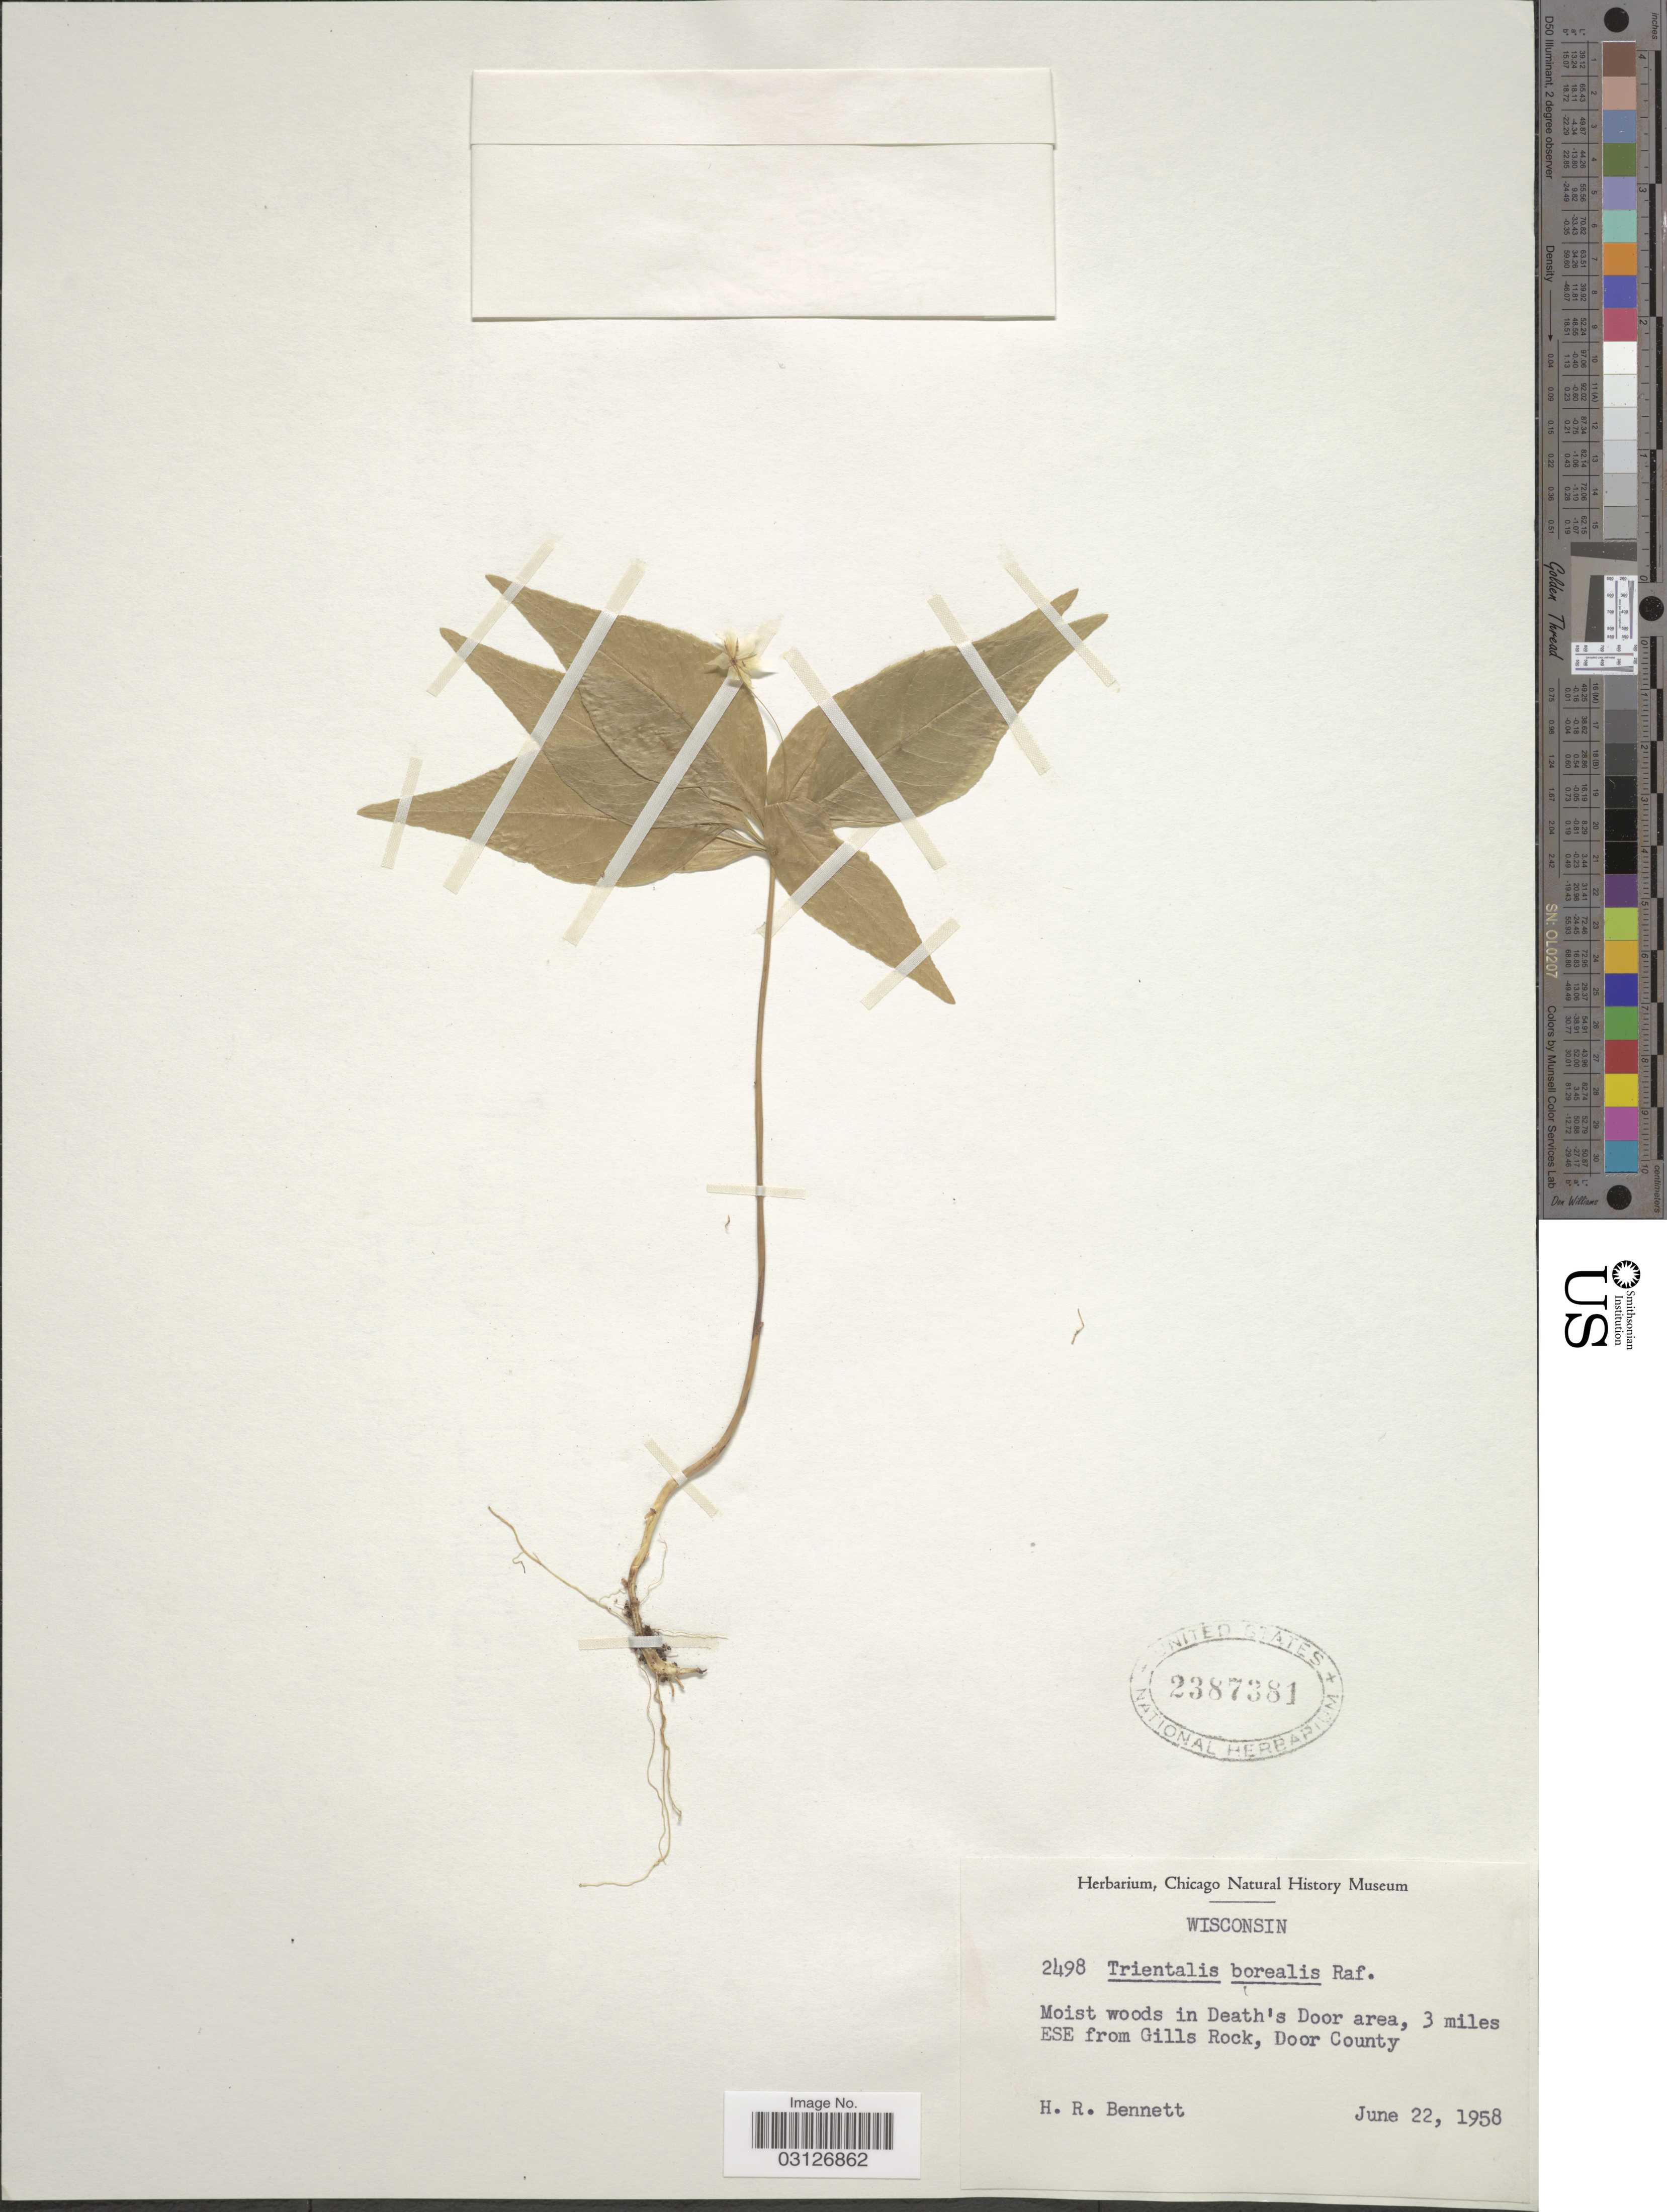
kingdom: Plantae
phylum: Tracheophyta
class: Magnoliopsida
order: Ericales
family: Primulaceae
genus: Trientalis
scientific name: Trientalis borealis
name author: Raf.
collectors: H. R. Bennett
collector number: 2498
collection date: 1958-06-22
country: United States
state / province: Wisconsin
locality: Moist woods in Death's Door area, 3 miles ESE from Gills Rock, Door County.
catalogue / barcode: US 2387381